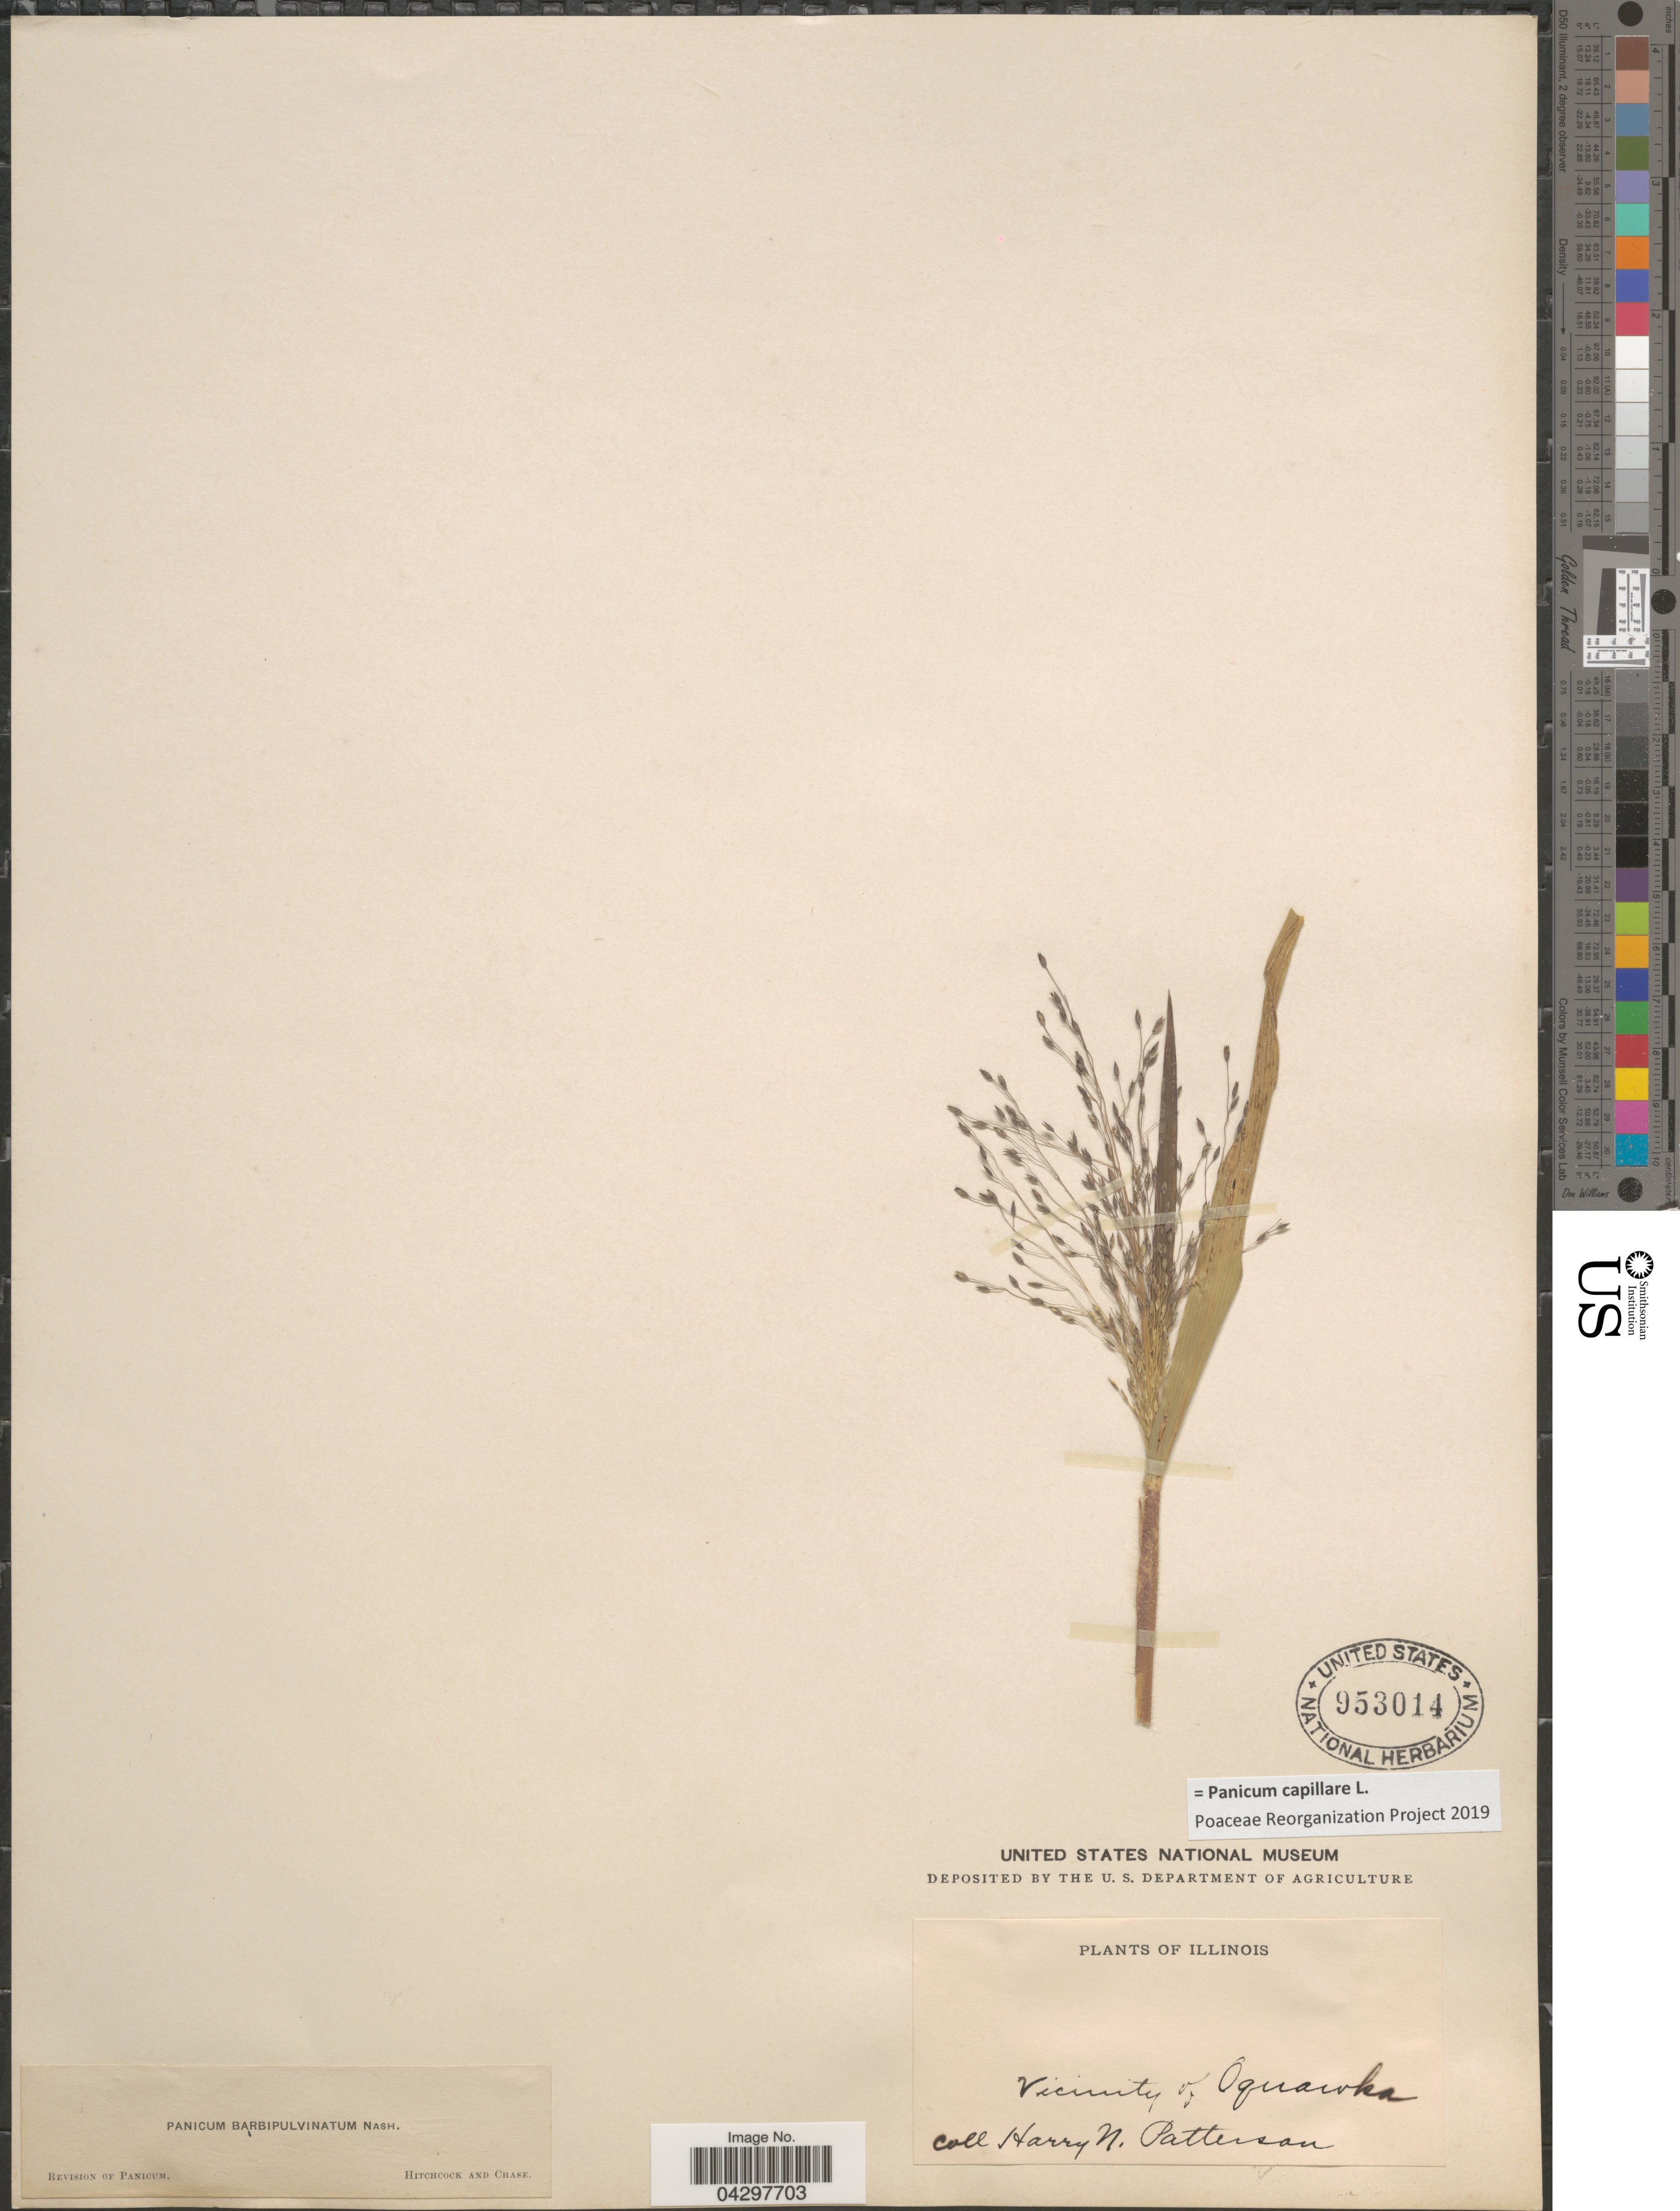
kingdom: Plantae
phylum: Tracheophyta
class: Liliopsida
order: Poales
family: Poaceae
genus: Panicum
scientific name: Panicum capillare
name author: L.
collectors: H. N. Patterson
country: United States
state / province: Illinois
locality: Vicinity of Oquawka.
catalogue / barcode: US 953014